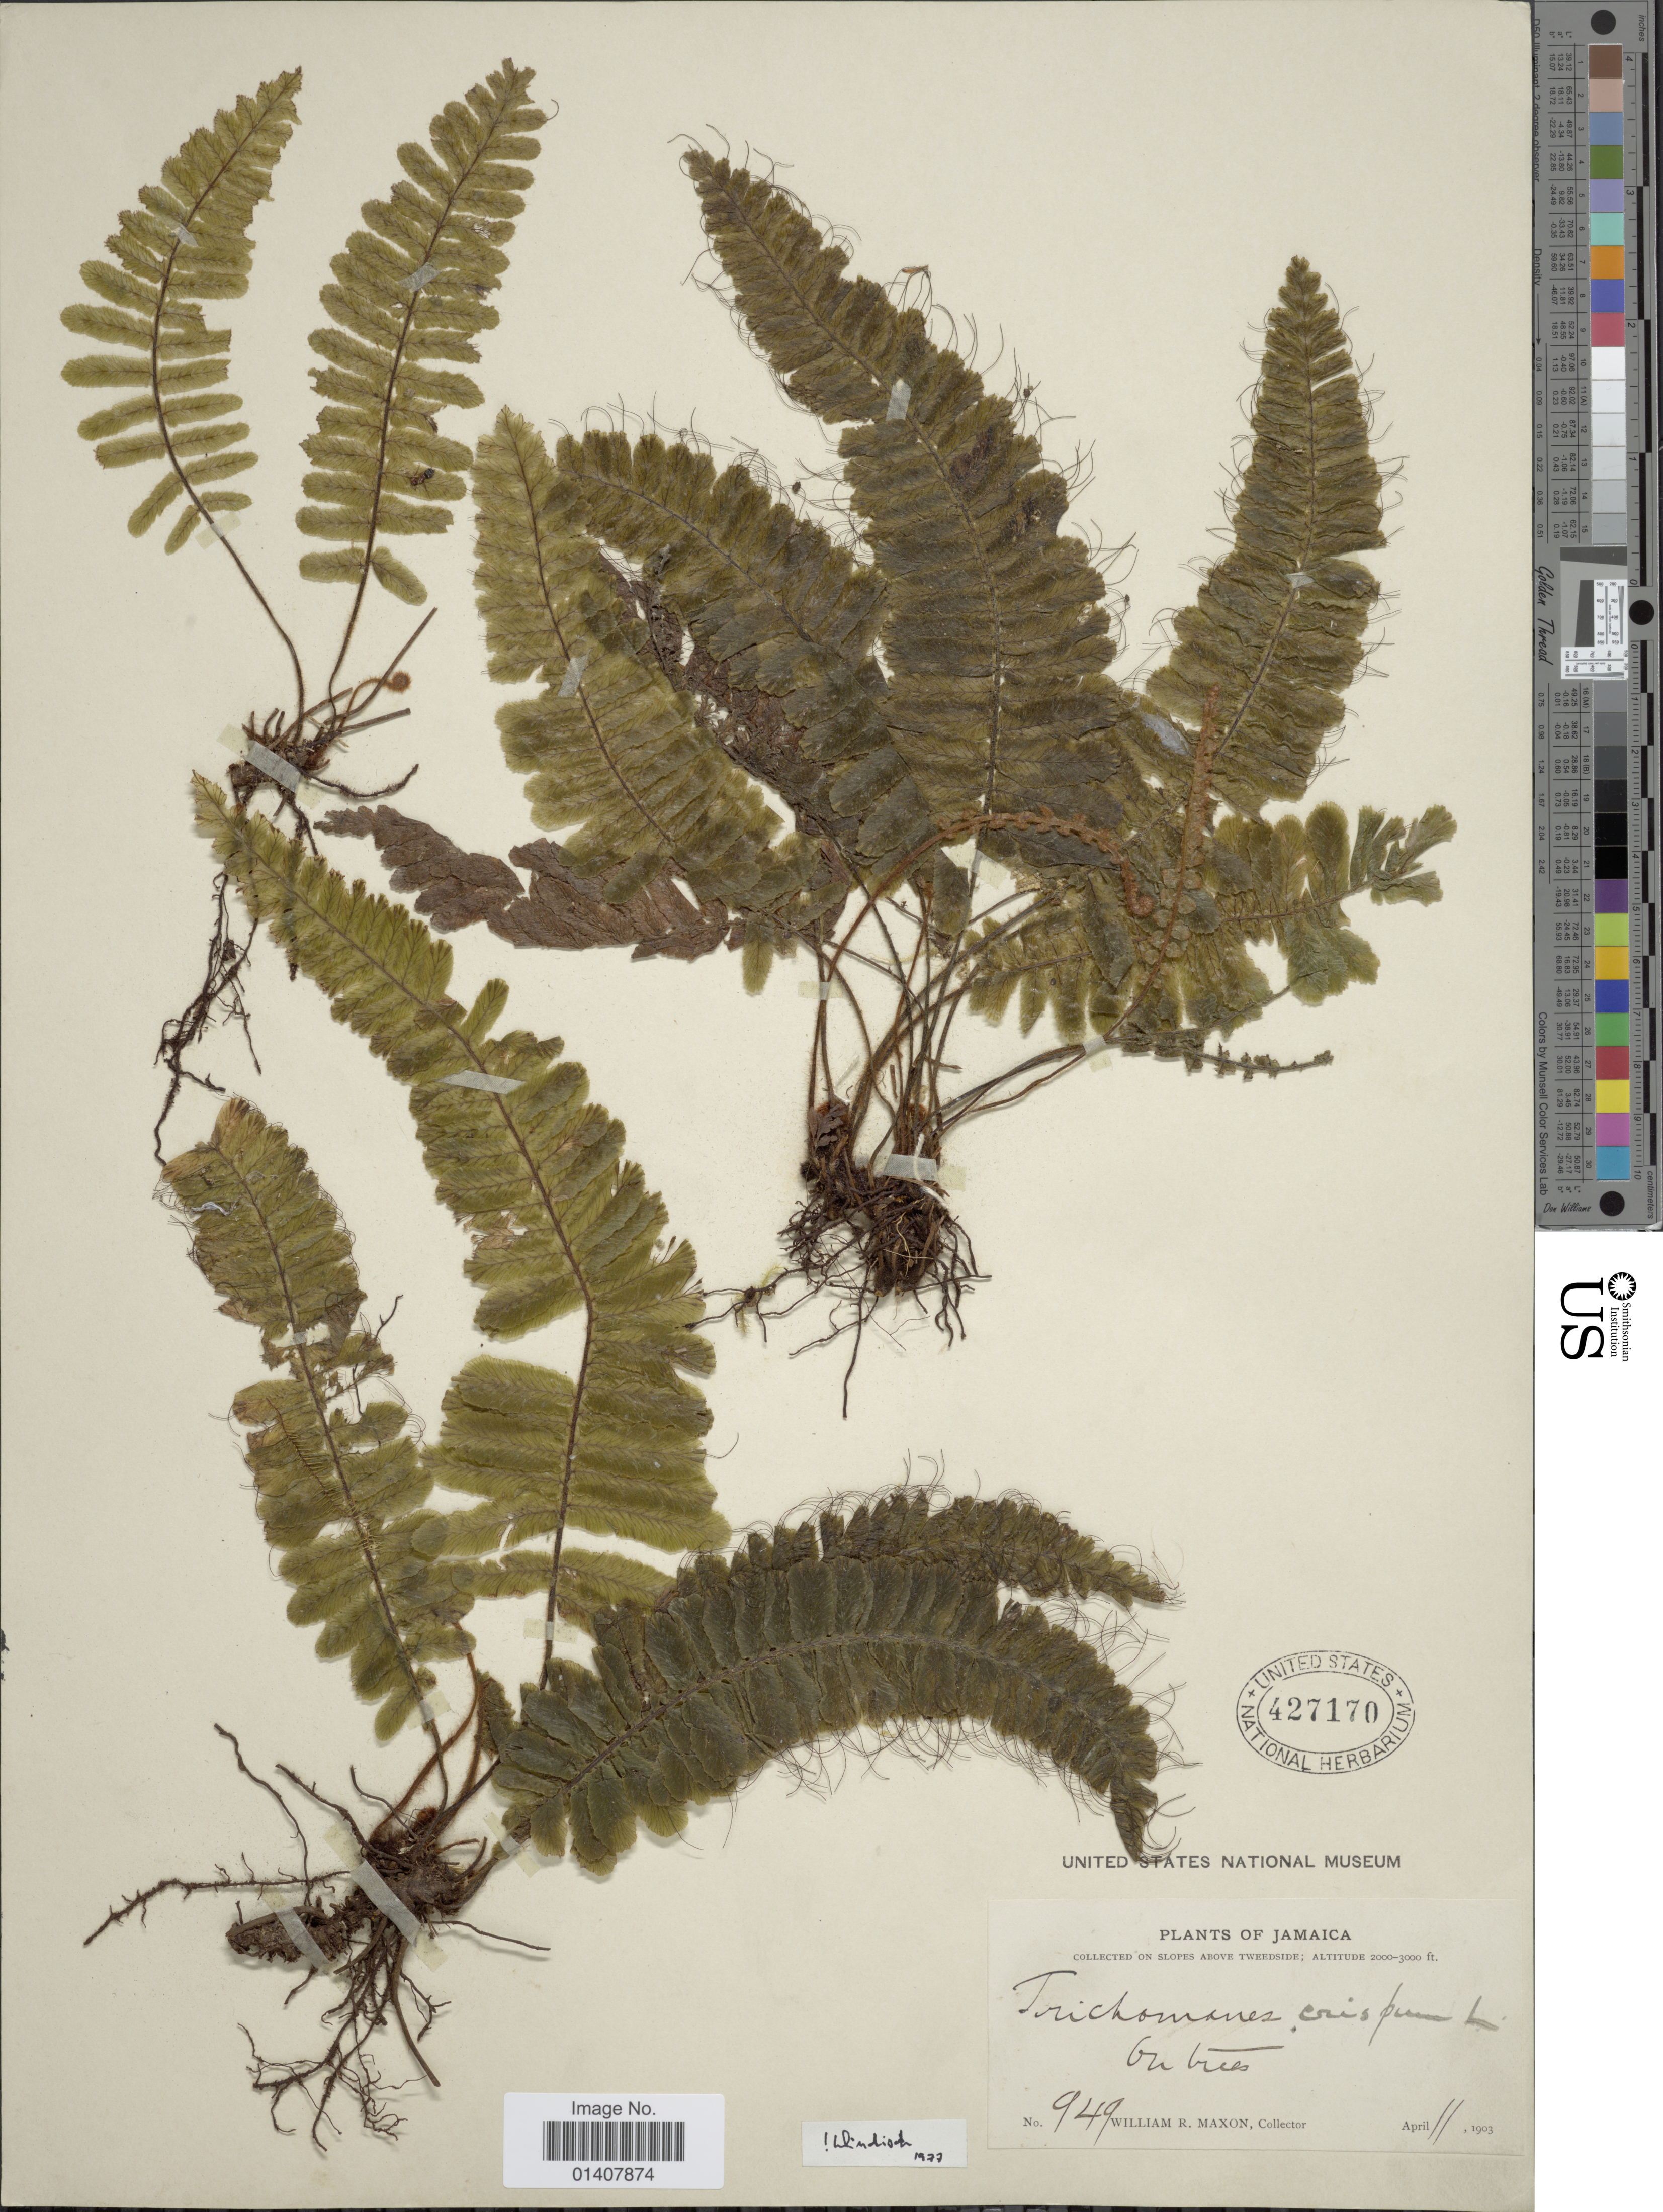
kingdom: Plantae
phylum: Tracheophyta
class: Polypodiopsida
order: Hymenophyllales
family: Hymenophyllaceae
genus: Trichomanes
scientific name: Trichomanes crispum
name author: L.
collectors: W. R. Maxon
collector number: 949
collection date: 1903-04-11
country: Jamaica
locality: Slopes above Tweedside, on trees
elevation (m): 610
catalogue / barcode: US 427170